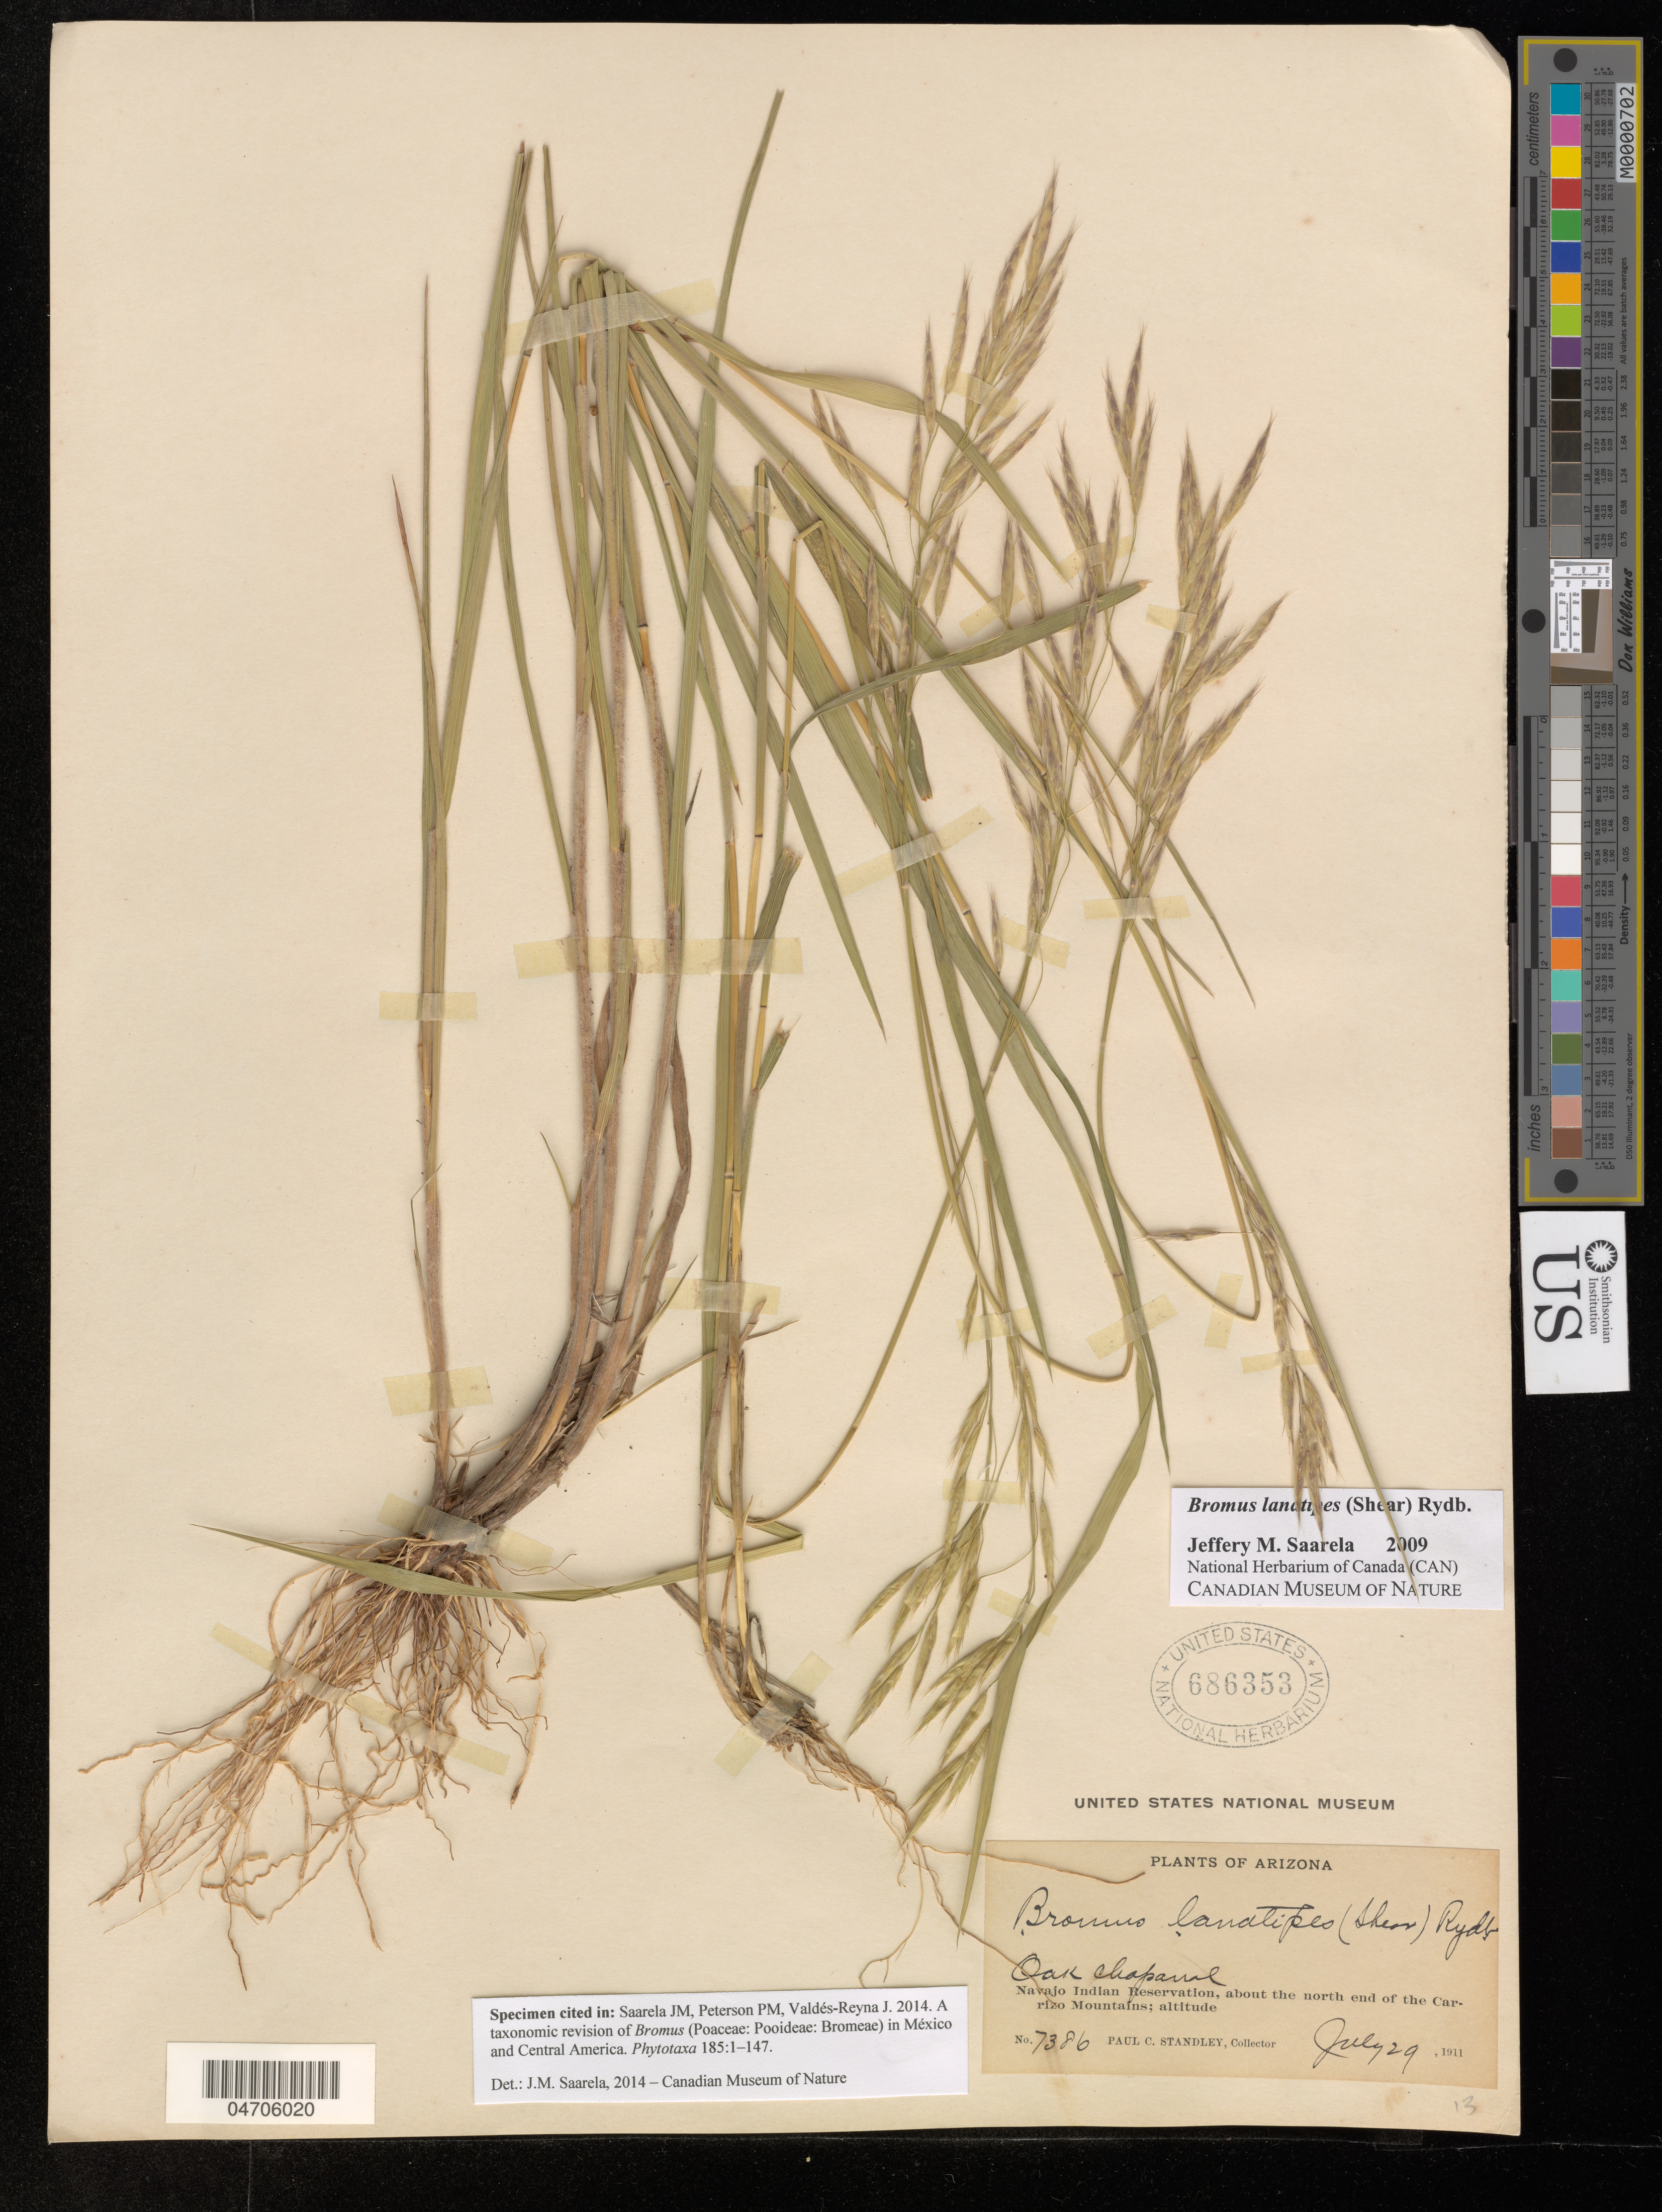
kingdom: Plantae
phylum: Tracheophyta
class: Liliopsida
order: Poales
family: Poaceae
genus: Bromus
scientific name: Bromus lanatipes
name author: (Shear) Rydb.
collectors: P. C. Standley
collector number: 7386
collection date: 1911-07-29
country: United States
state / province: Arizona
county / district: Navajo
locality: Navajo Indian Reservation, about the north end of the Carizo Mountains.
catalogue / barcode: US 686353